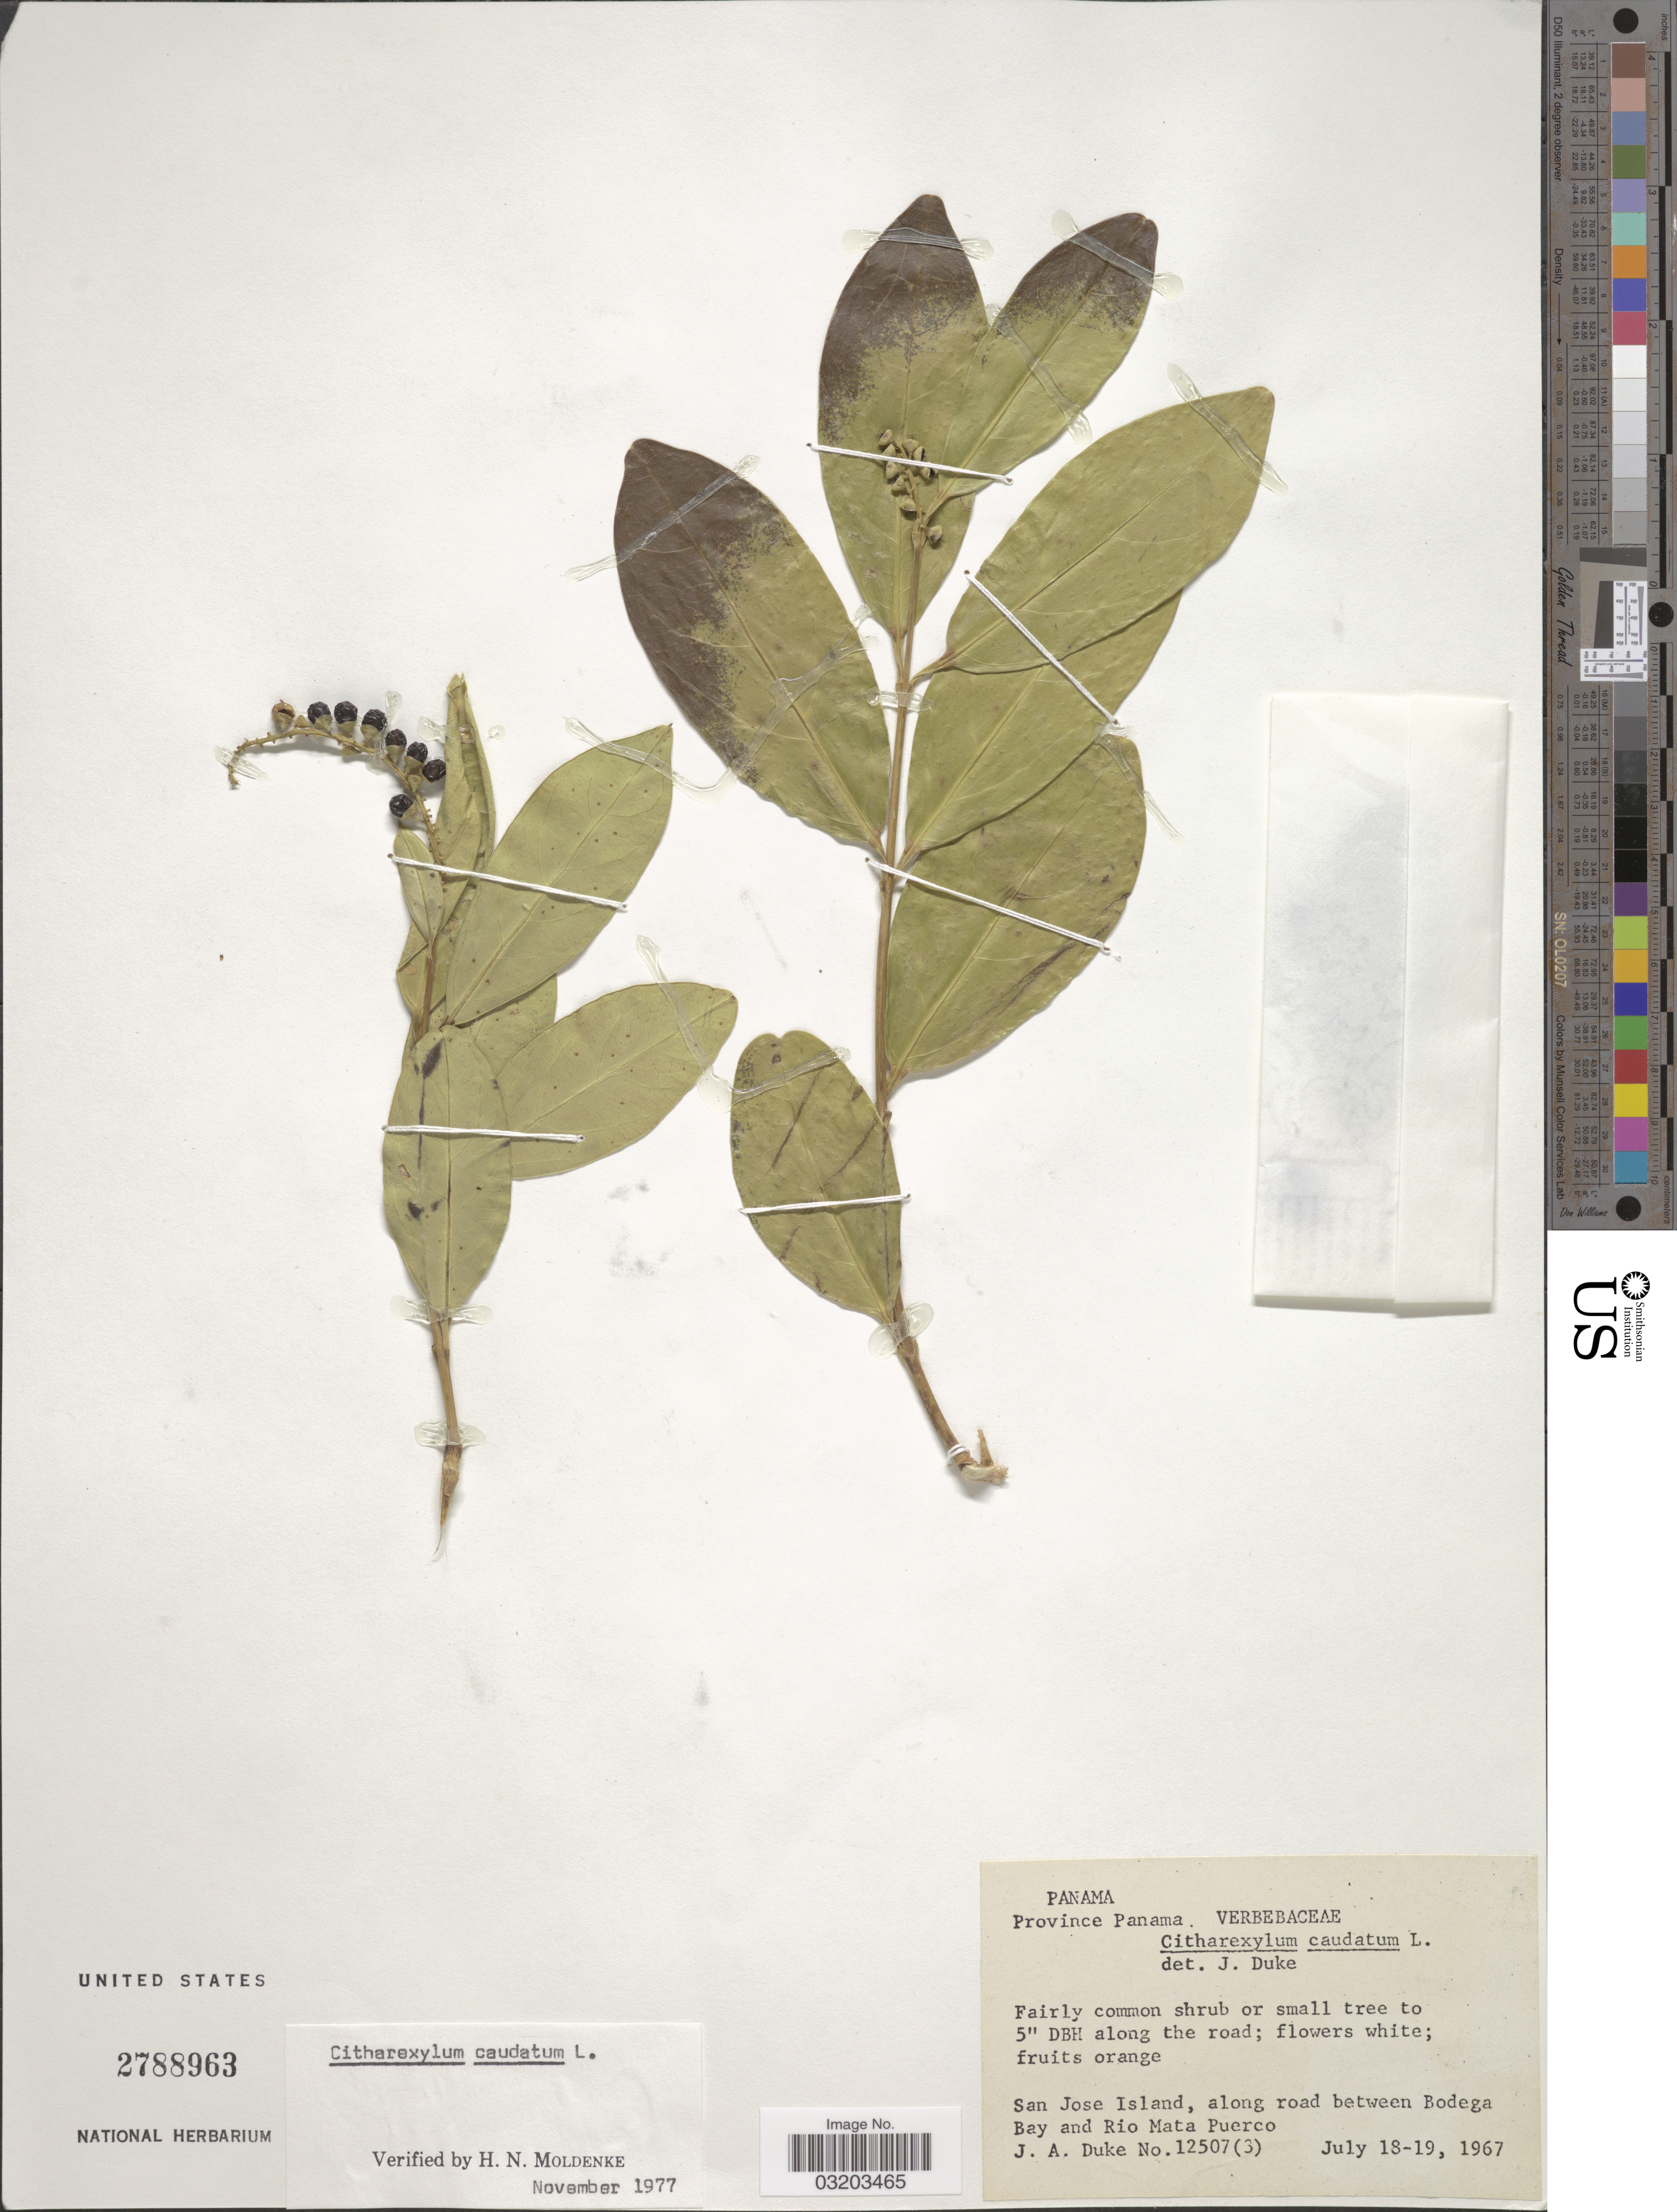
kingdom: Plantae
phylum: Tracheophyta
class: Magnoliopsida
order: Lamiales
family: Verbenaceae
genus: Citharexylum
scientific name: Citharexylum caudatum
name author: L.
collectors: J. A. Duke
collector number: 12507(3)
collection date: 1967-07-18/1967-07-19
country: Panama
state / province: Panamá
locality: San Jose Island, along road between Bodega Bay and Rio Mata Puerco.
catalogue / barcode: US 2788963